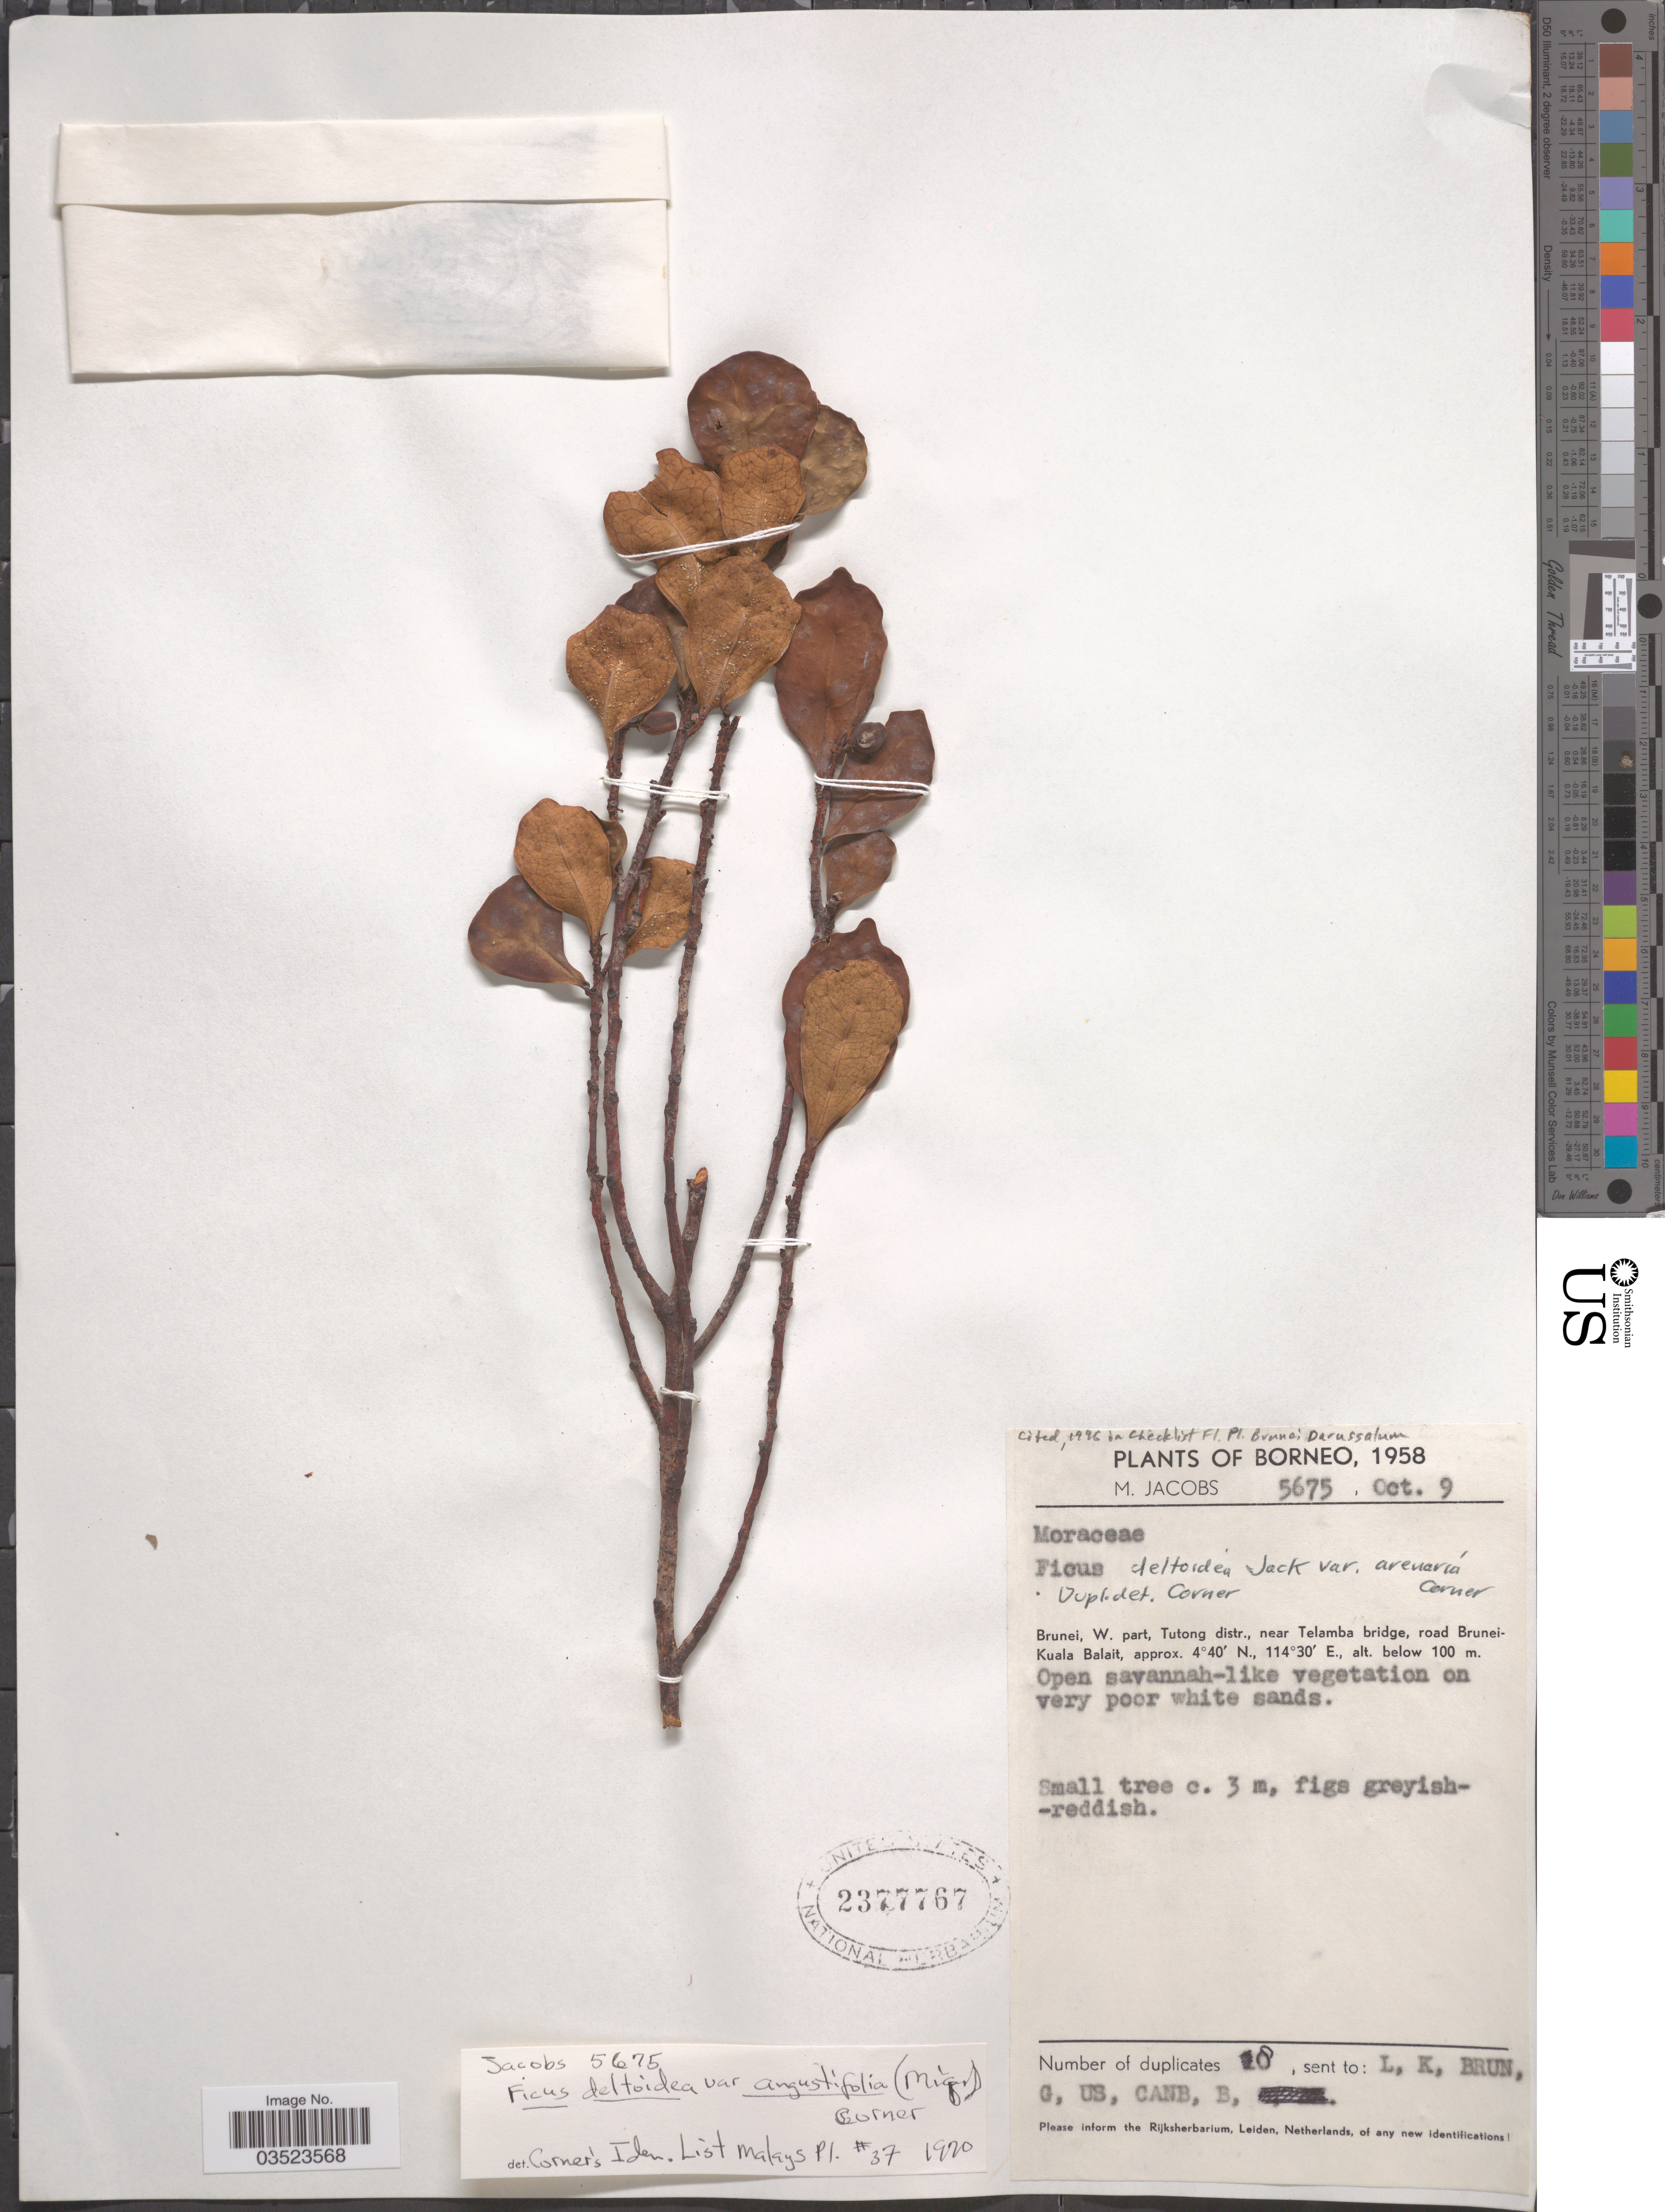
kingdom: Plantae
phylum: Tracheophyta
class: Magnoliopsida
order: Rosales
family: Moraceae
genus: Ficus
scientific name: Ficus deltoidea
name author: Jack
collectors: M. Jacobs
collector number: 5675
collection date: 1958-10-09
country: Brunei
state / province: Tutong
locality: Borneo. Brunei, W. part, Tutong distr., near Telamba bridge, road Bruneikuala Balait.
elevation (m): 100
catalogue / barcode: US 2377767